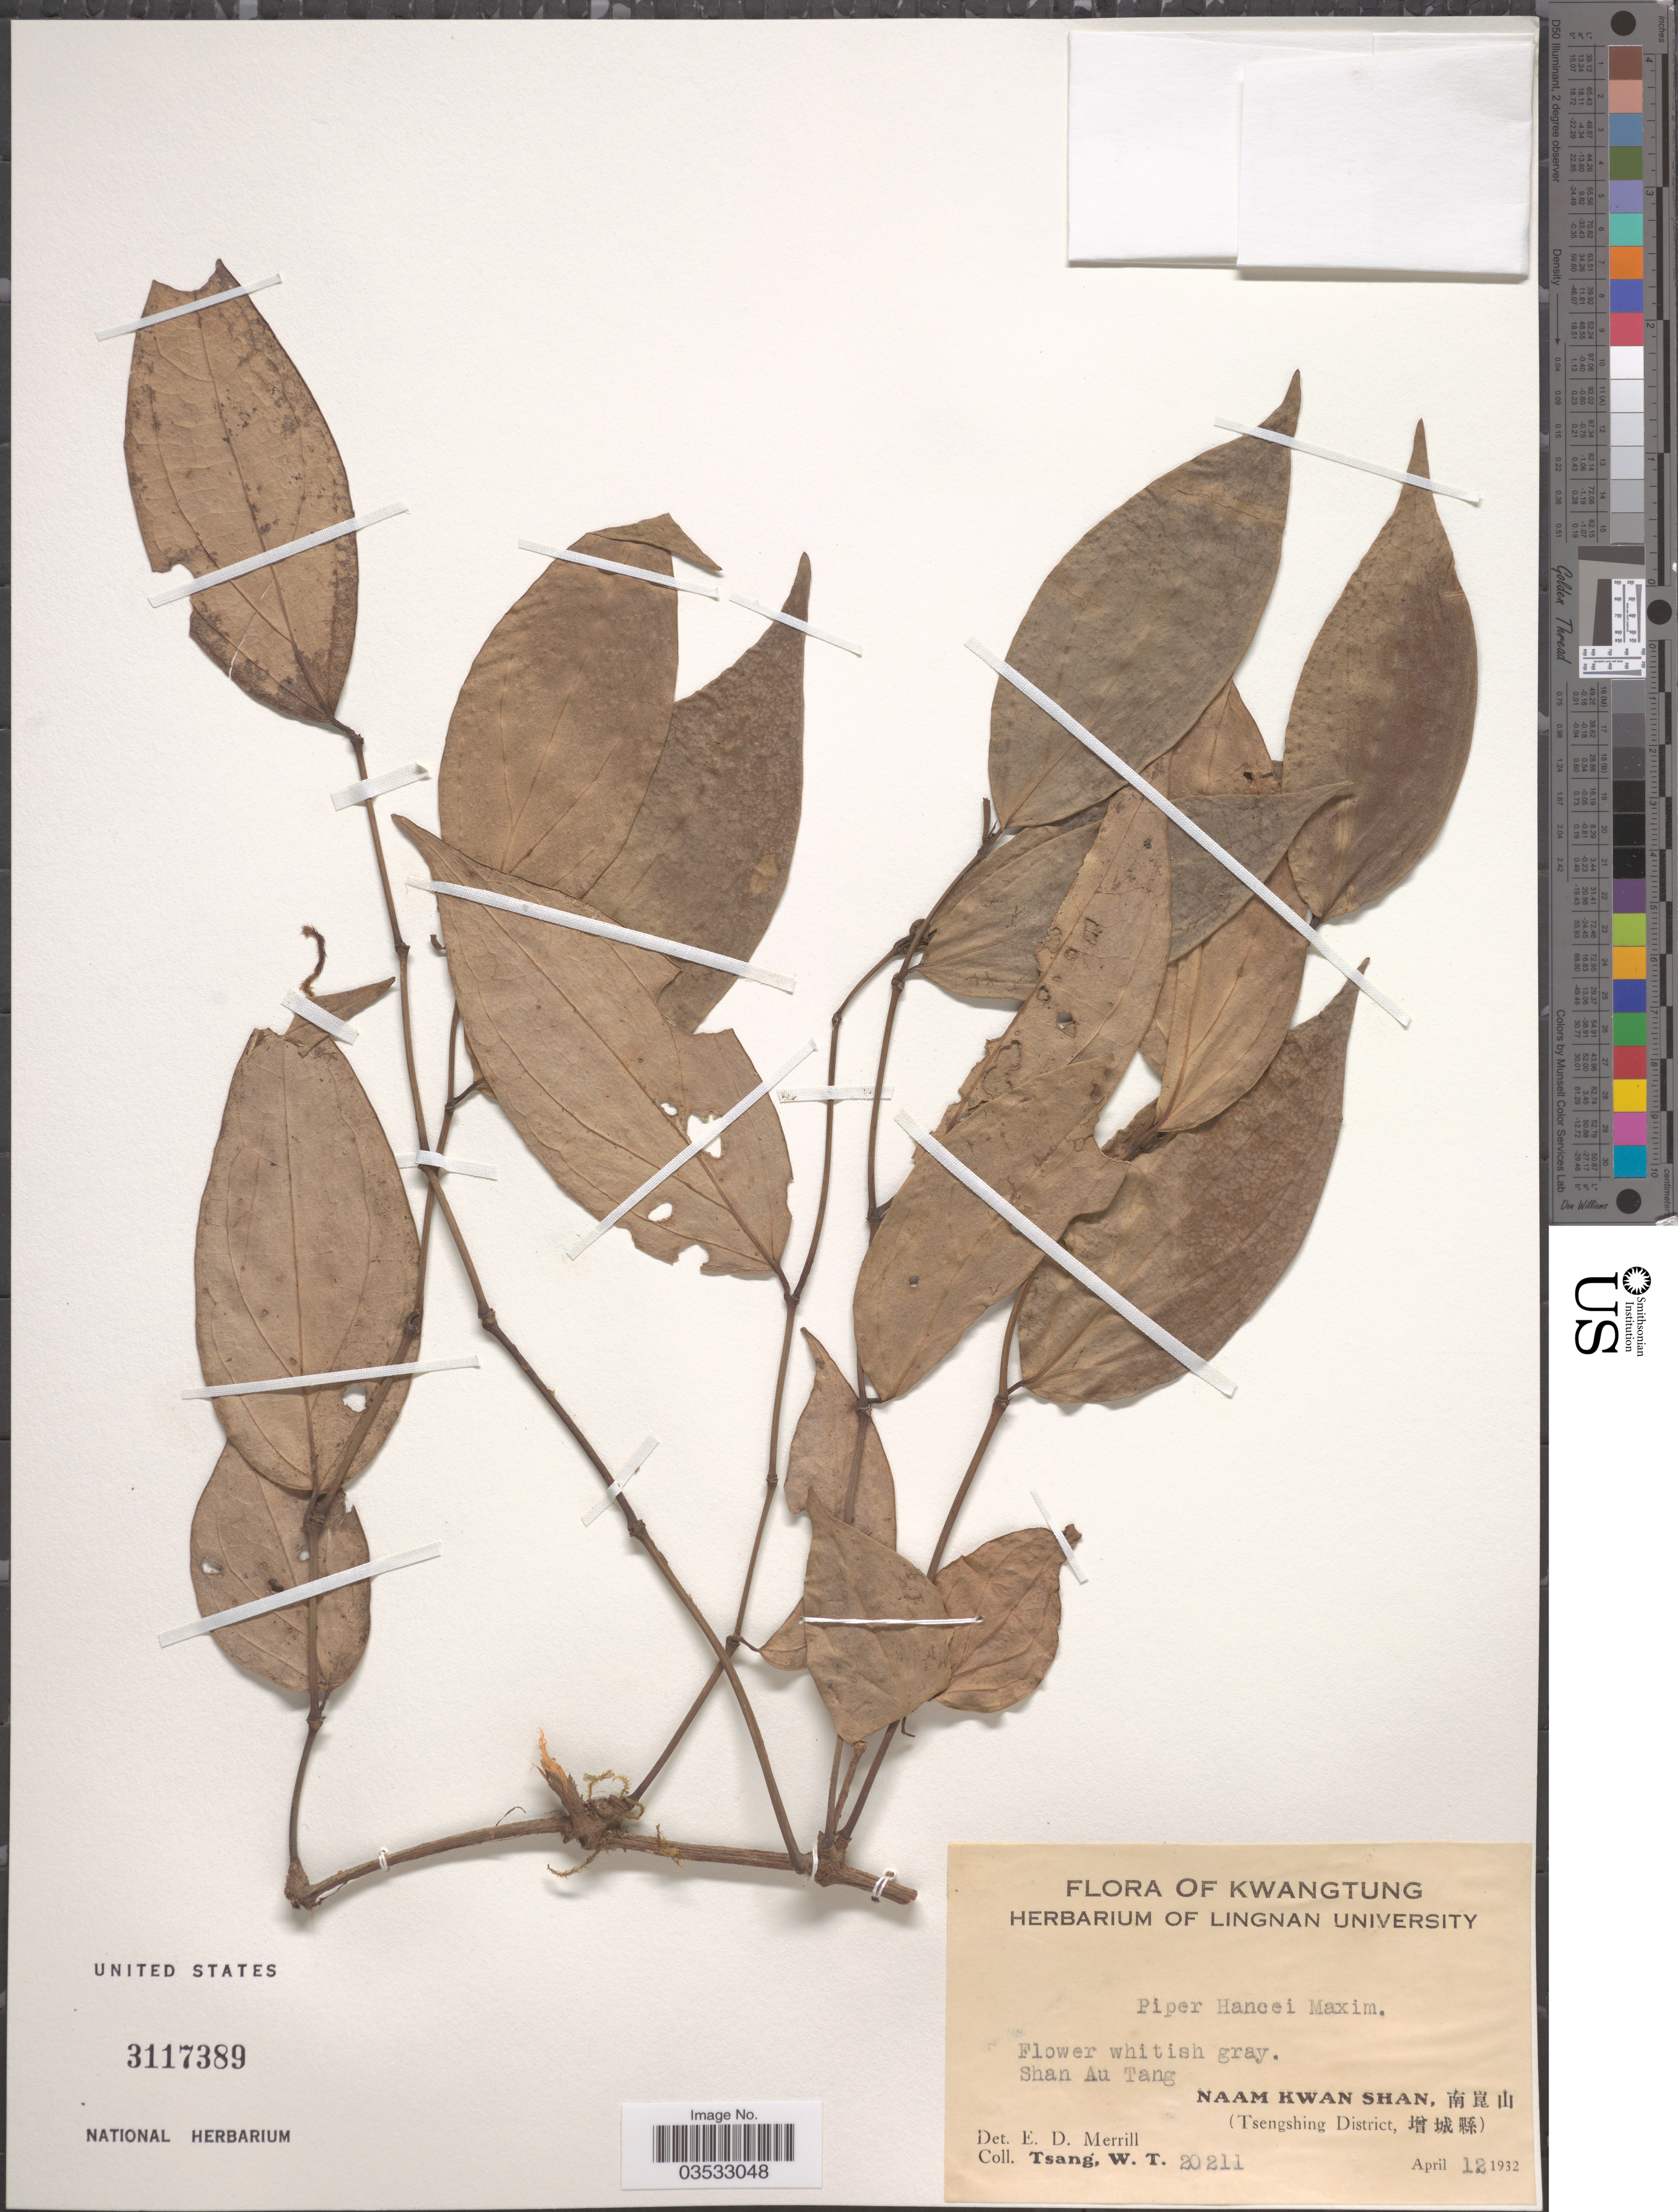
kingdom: Plantae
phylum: Tracheophyta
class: Magnoliopsida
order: Piperales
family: Piperaceae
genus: Piper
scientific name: Piper hancei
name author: Maxim.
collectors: W. T. Tsang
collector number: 20211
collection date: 1932-04-12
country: China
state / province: Guangdong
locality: Kwangtung. Shan Au Tang, Naam Kwan Shan, X. (Tsengshing District, X).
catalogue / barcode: US 3117389